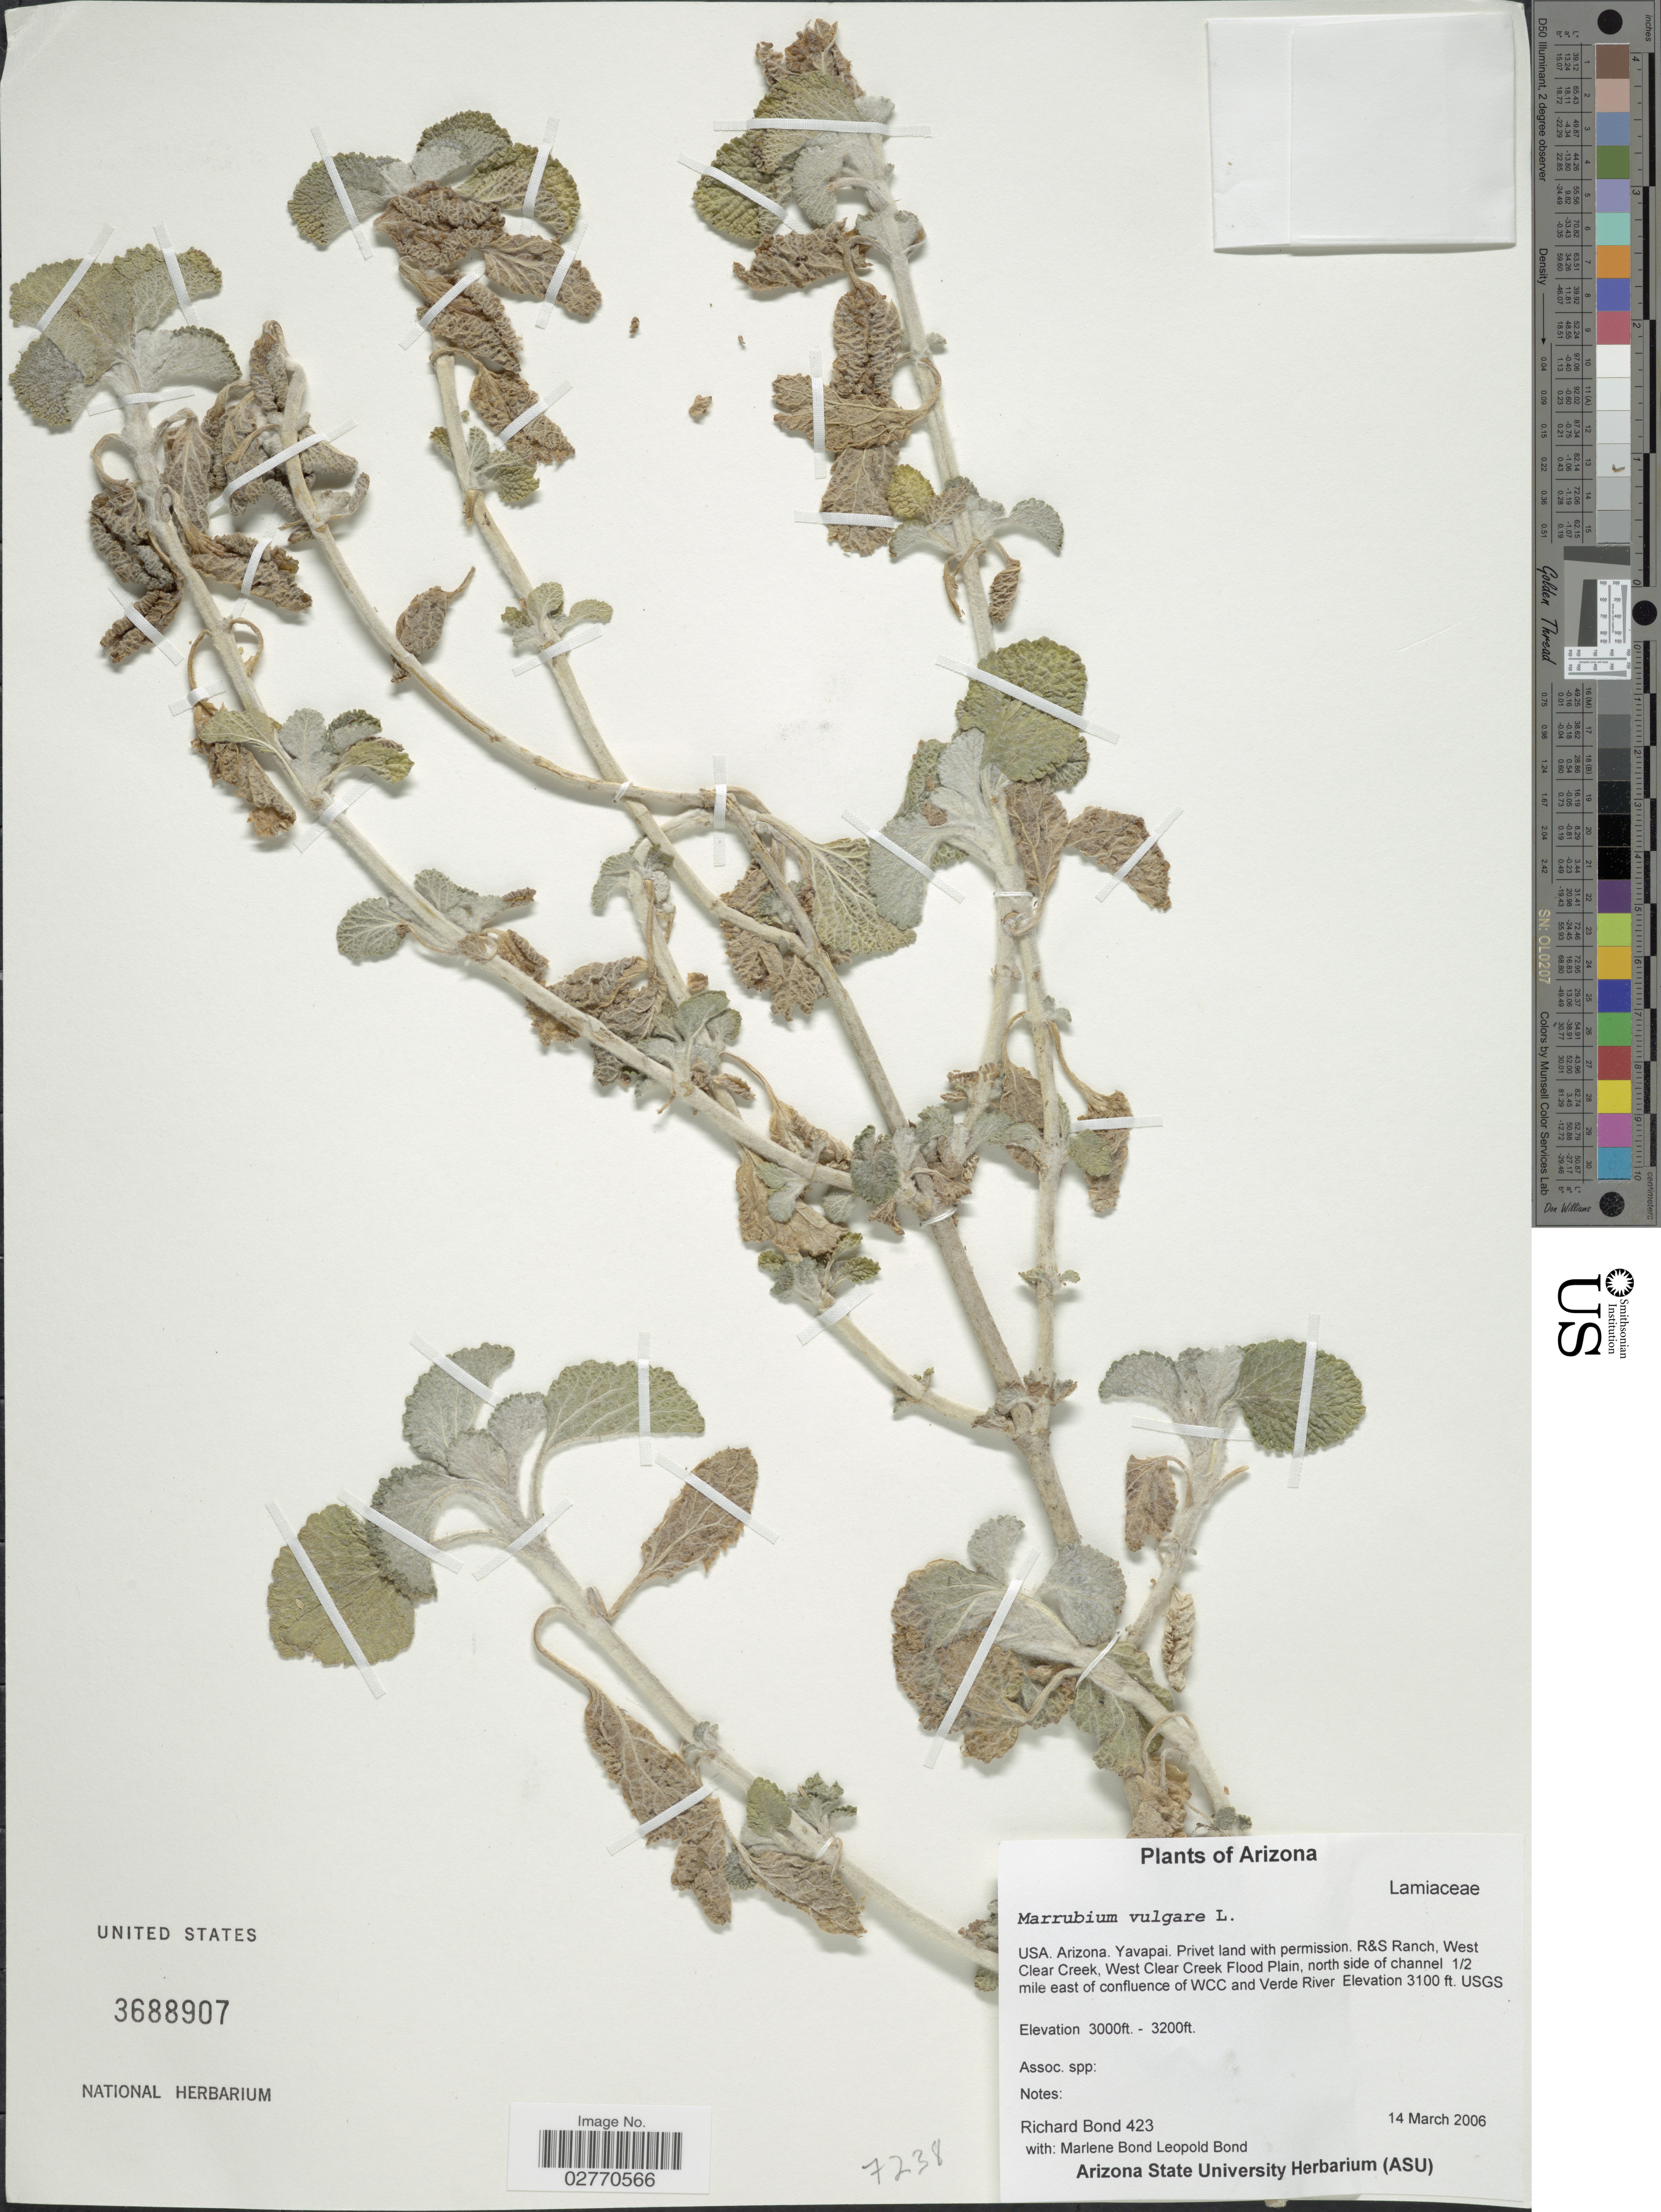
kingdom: Plantae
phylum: Tracheophyta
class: Magnoliopsida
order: Lamiales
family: Lamiaceae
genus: Marrubium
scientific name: Marrubium vulgare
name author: L.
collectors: R. Bond, M. Bond & L. Bond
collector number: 423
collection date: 2006-03-14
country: United States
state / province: Arizona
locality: USA, Yavapai, R&S Ranch, West Clear Creek, West Clear Creek Flood Plain, north side of channel 1/2 mile east of confluence of WCC and Verde River.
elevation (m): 945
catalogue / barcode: US 3688907